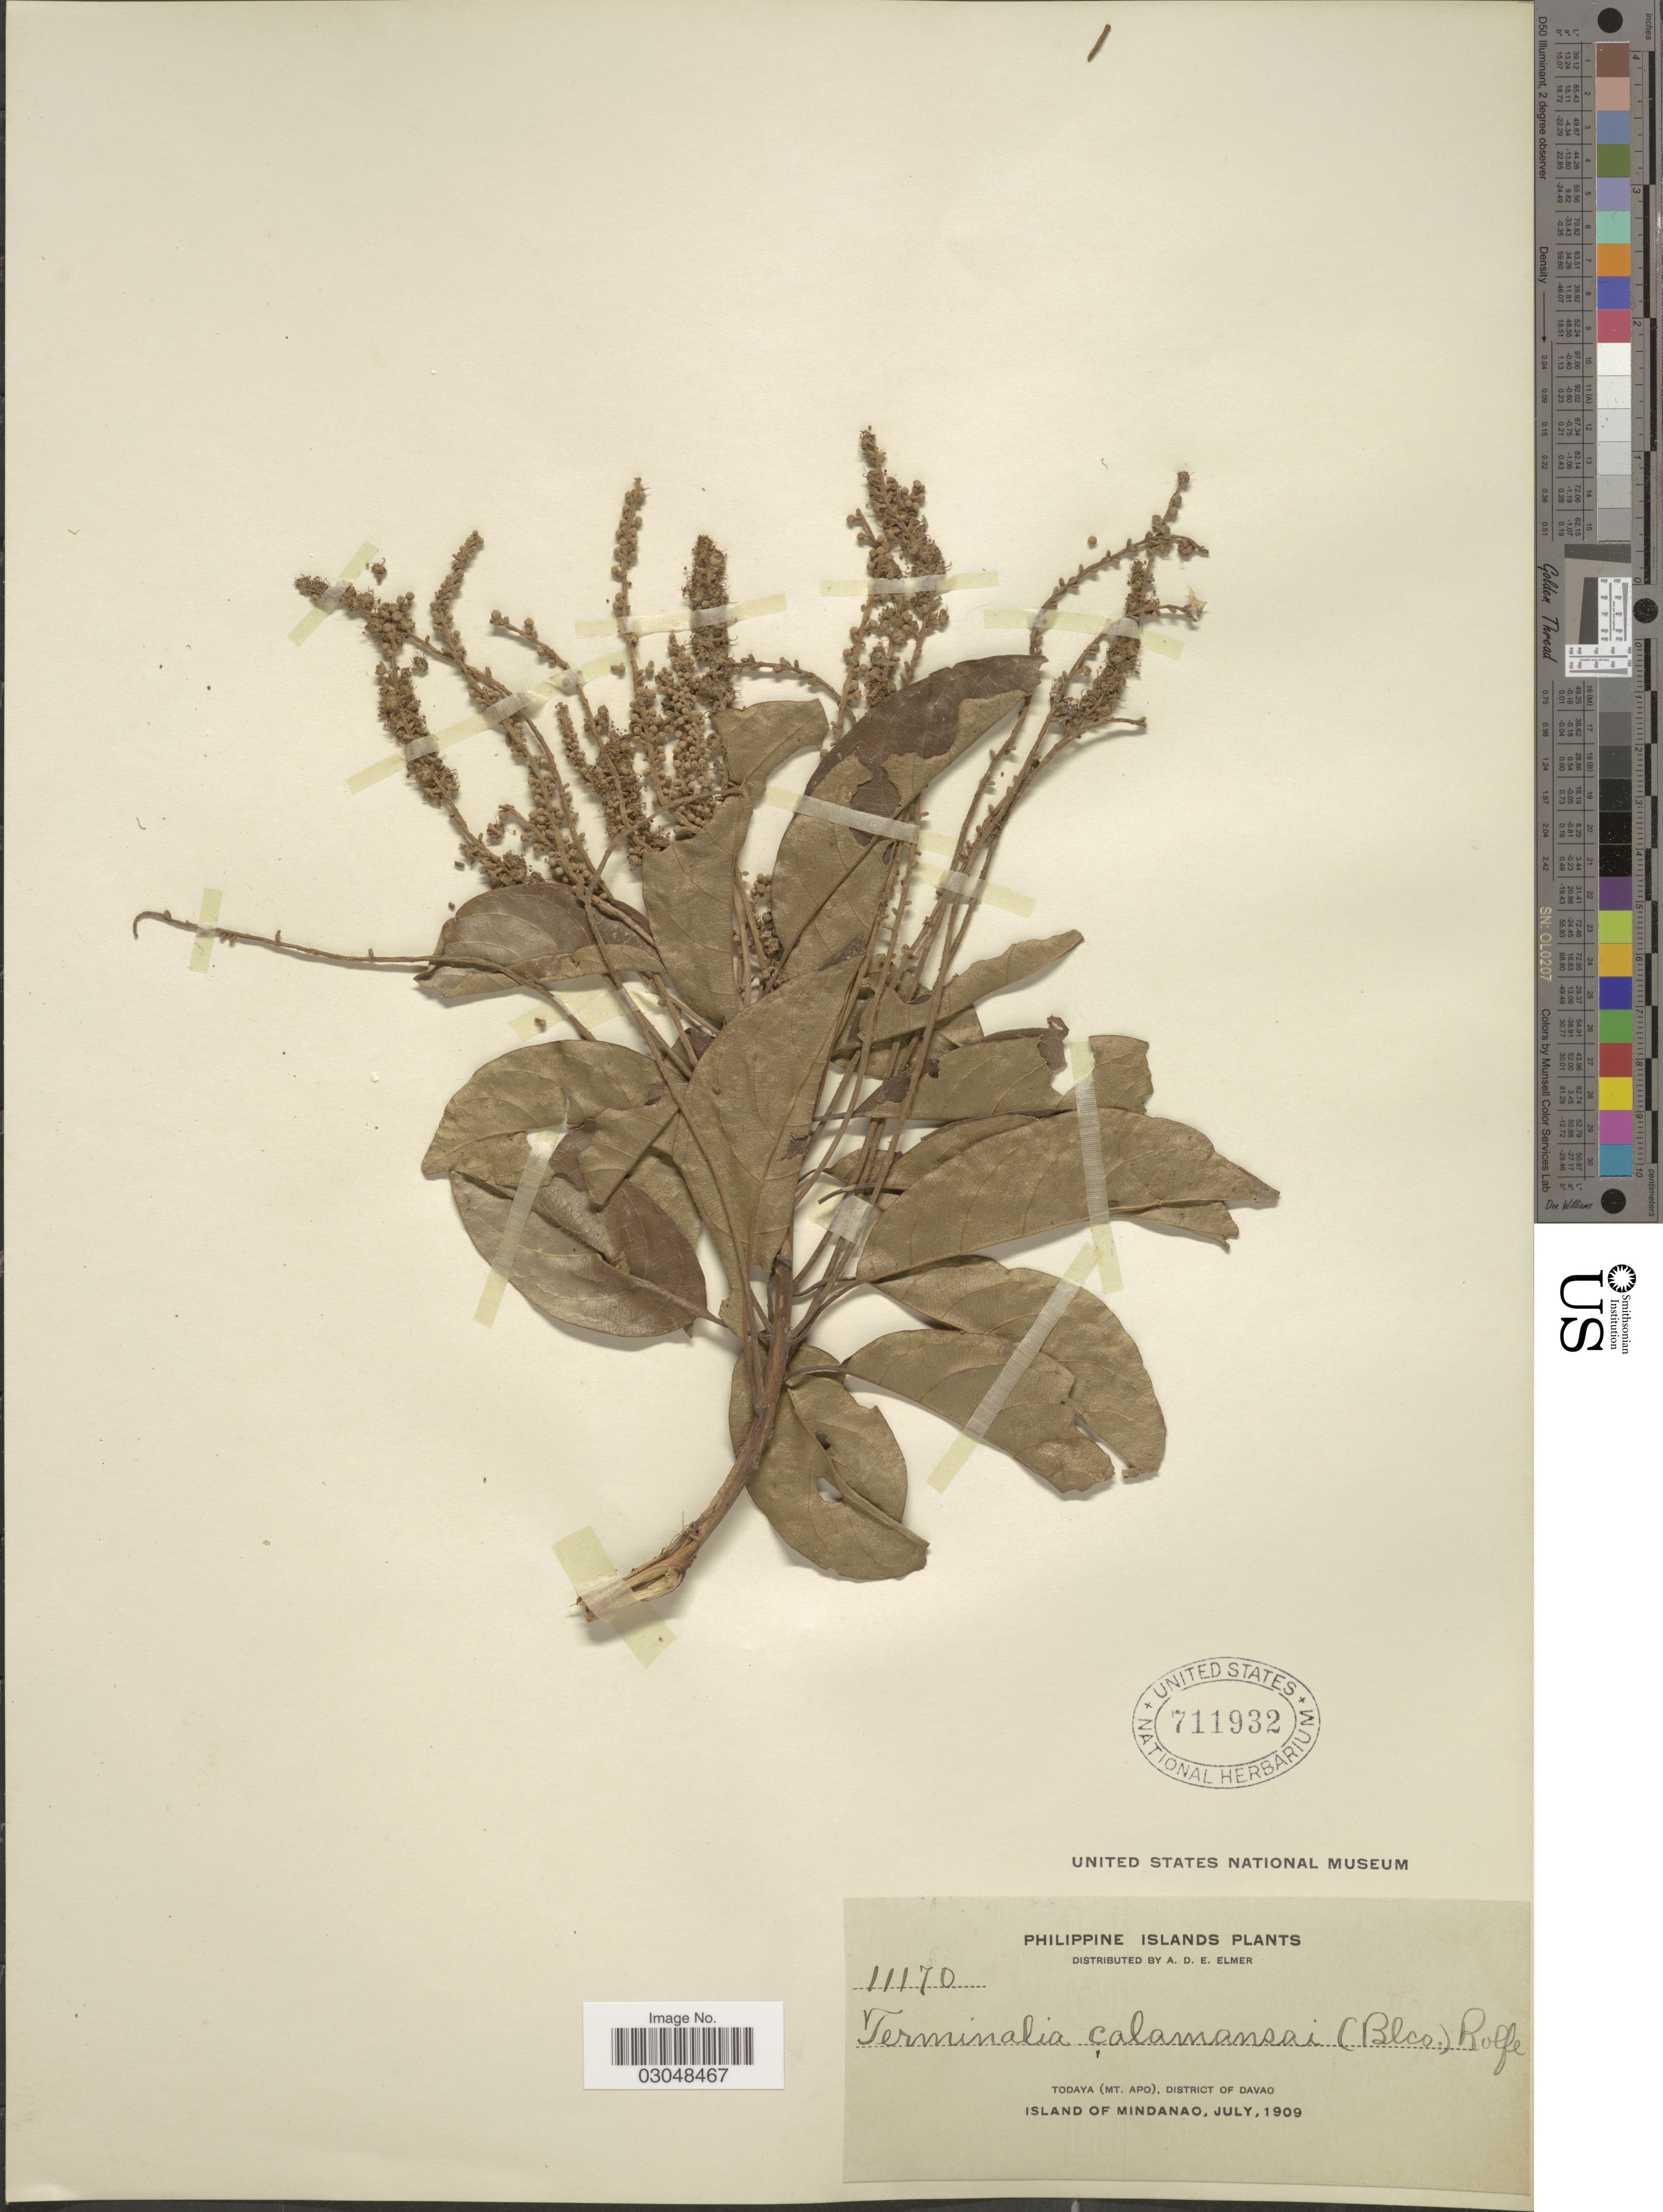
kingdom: Plantae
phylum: Tracheophyta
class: Magnoliopsida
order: Myrtales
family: Combretaceae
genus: Terminalia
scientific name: Terminalia calamansanai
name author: (Blanco) Rolfe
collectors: A. D. E. Elmer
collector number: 11170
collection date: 1909-07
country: Philippines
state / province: Davao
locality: Philippine Islands, Todaya (Mt. Apo), District of Davao, Island of Mindanao.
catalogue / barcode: US 711932